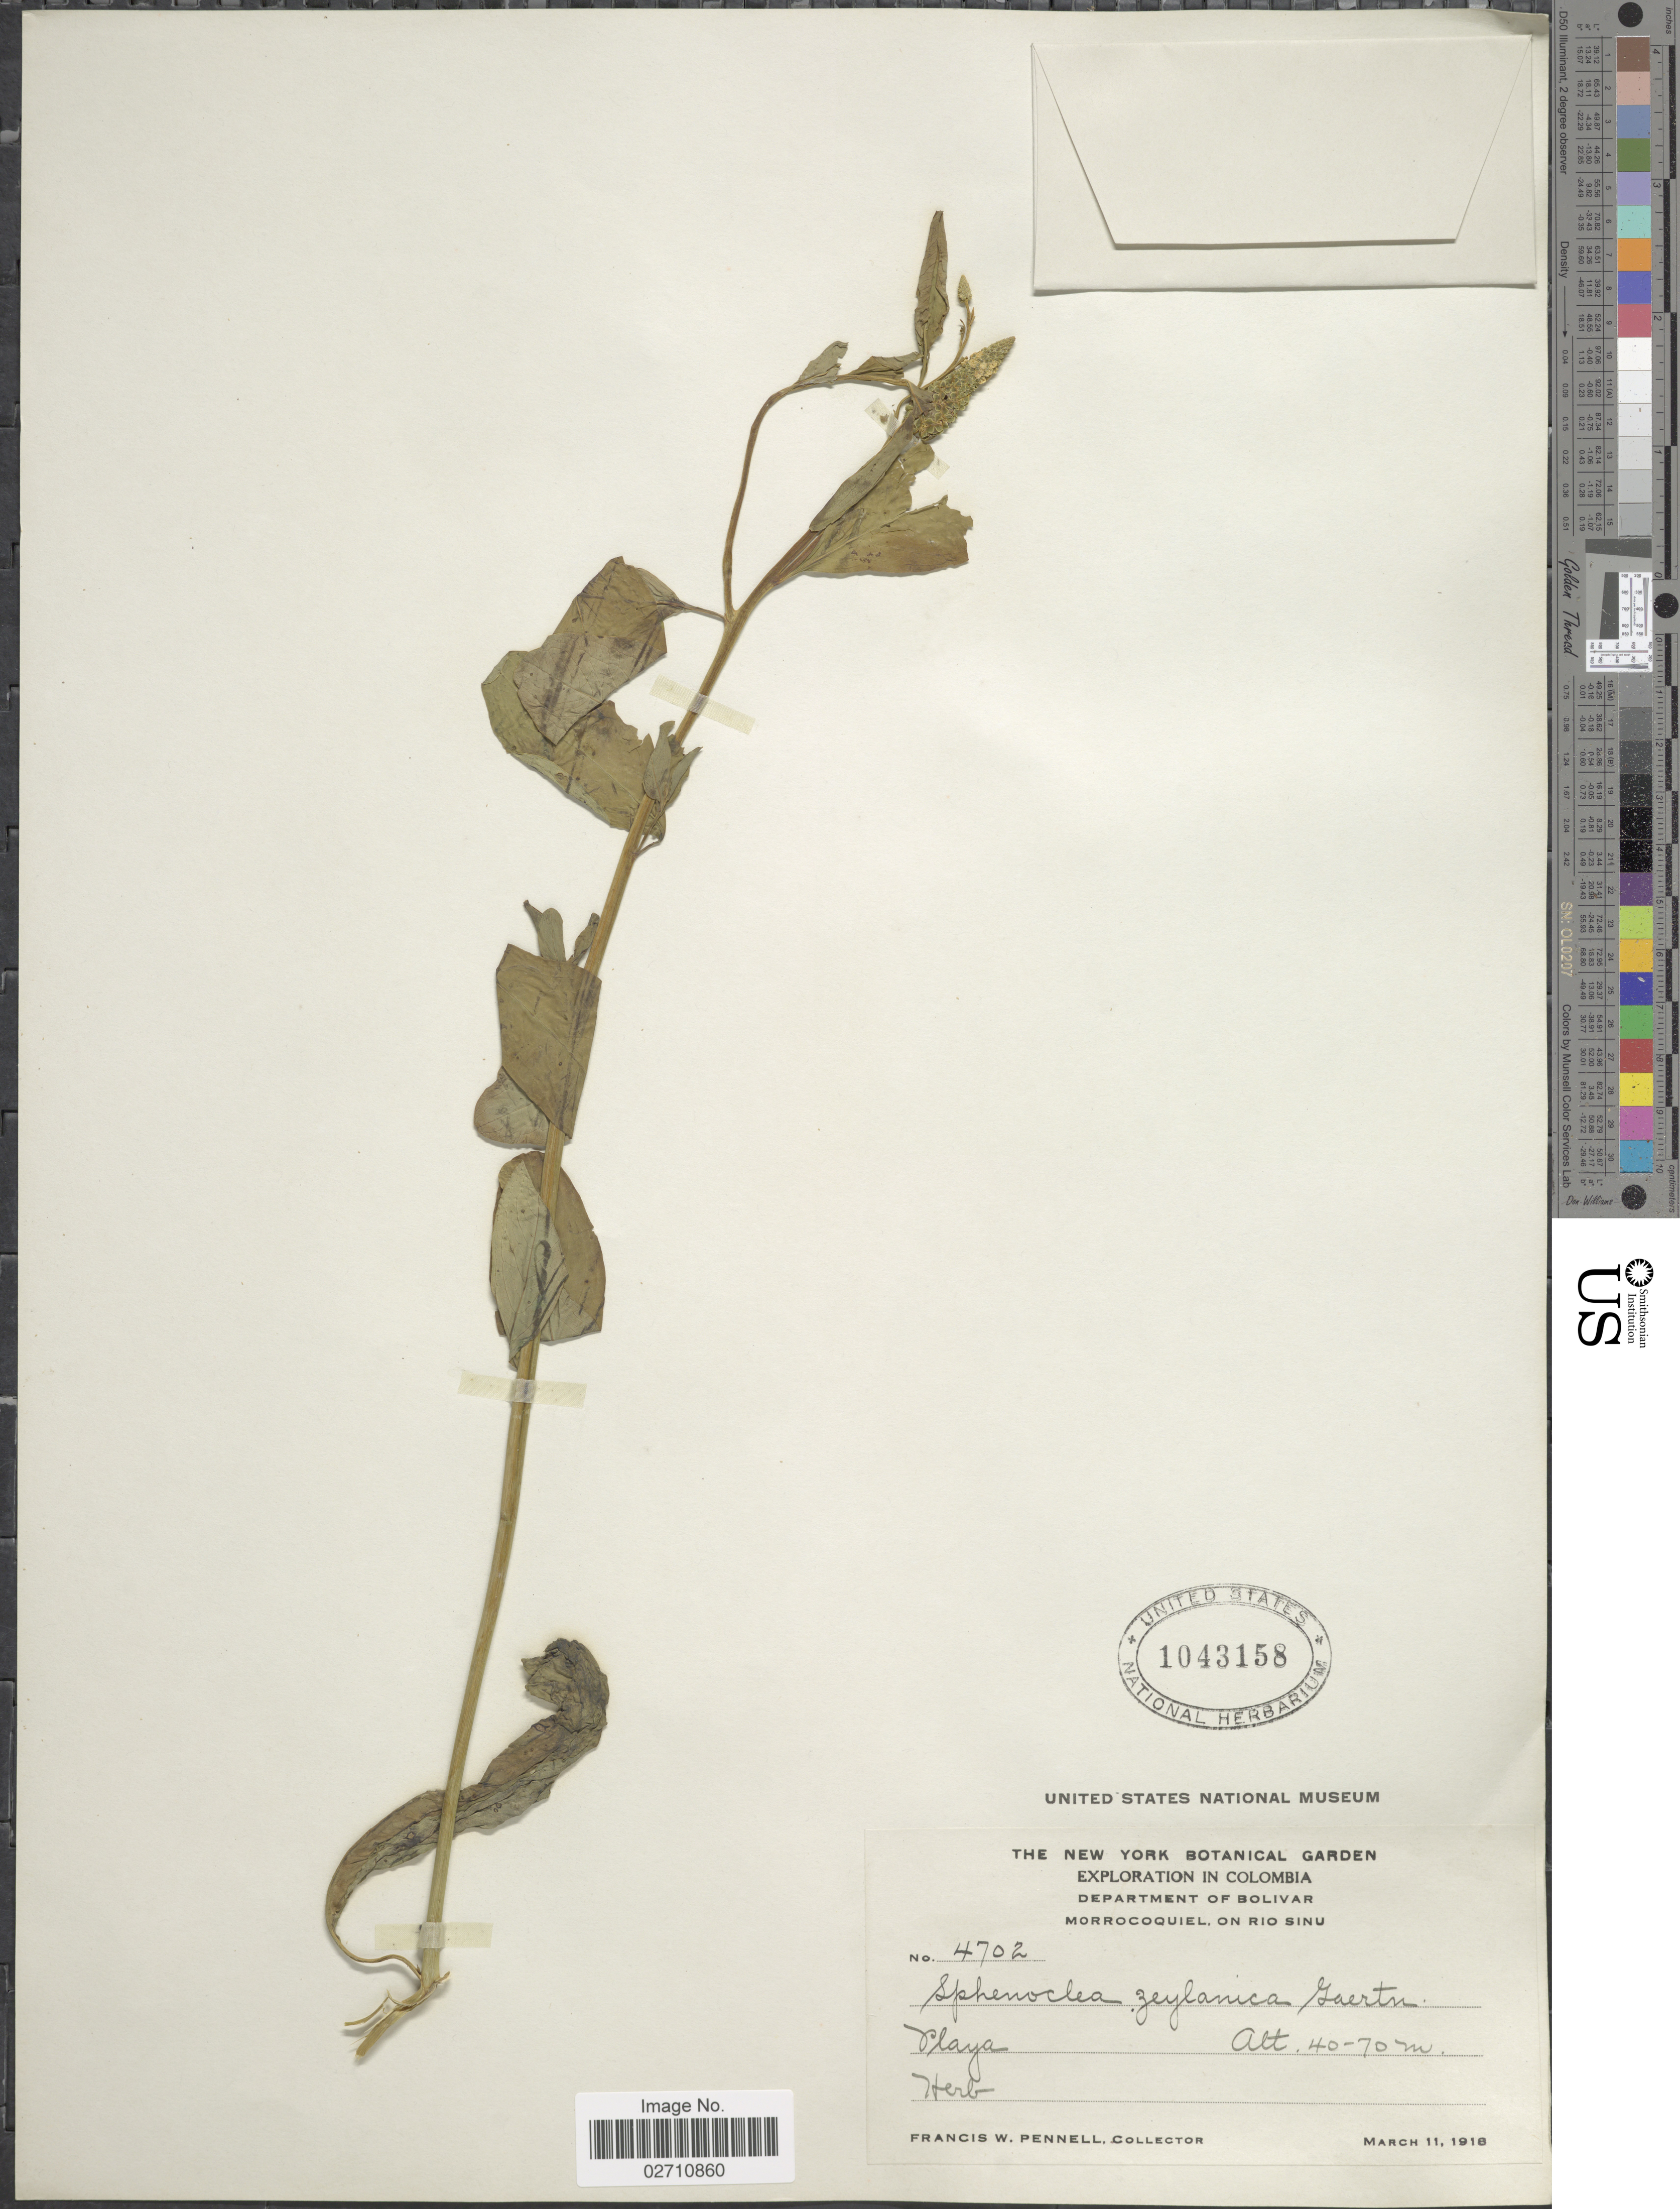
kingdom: Plantae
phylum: Tracheophyta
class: Magnoliopsida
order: Solanales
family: Sphenocleaceae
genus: Sphenoclea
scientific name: Sphenoclea zeylanica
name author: Gaertn.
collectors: F. W. Pennell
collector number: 4702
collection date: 1918-03-11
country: Colombia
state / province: Bolívar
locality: Morrocoquiel, on Rio Sinu. Playa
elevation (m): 40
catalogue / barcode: US 1043158